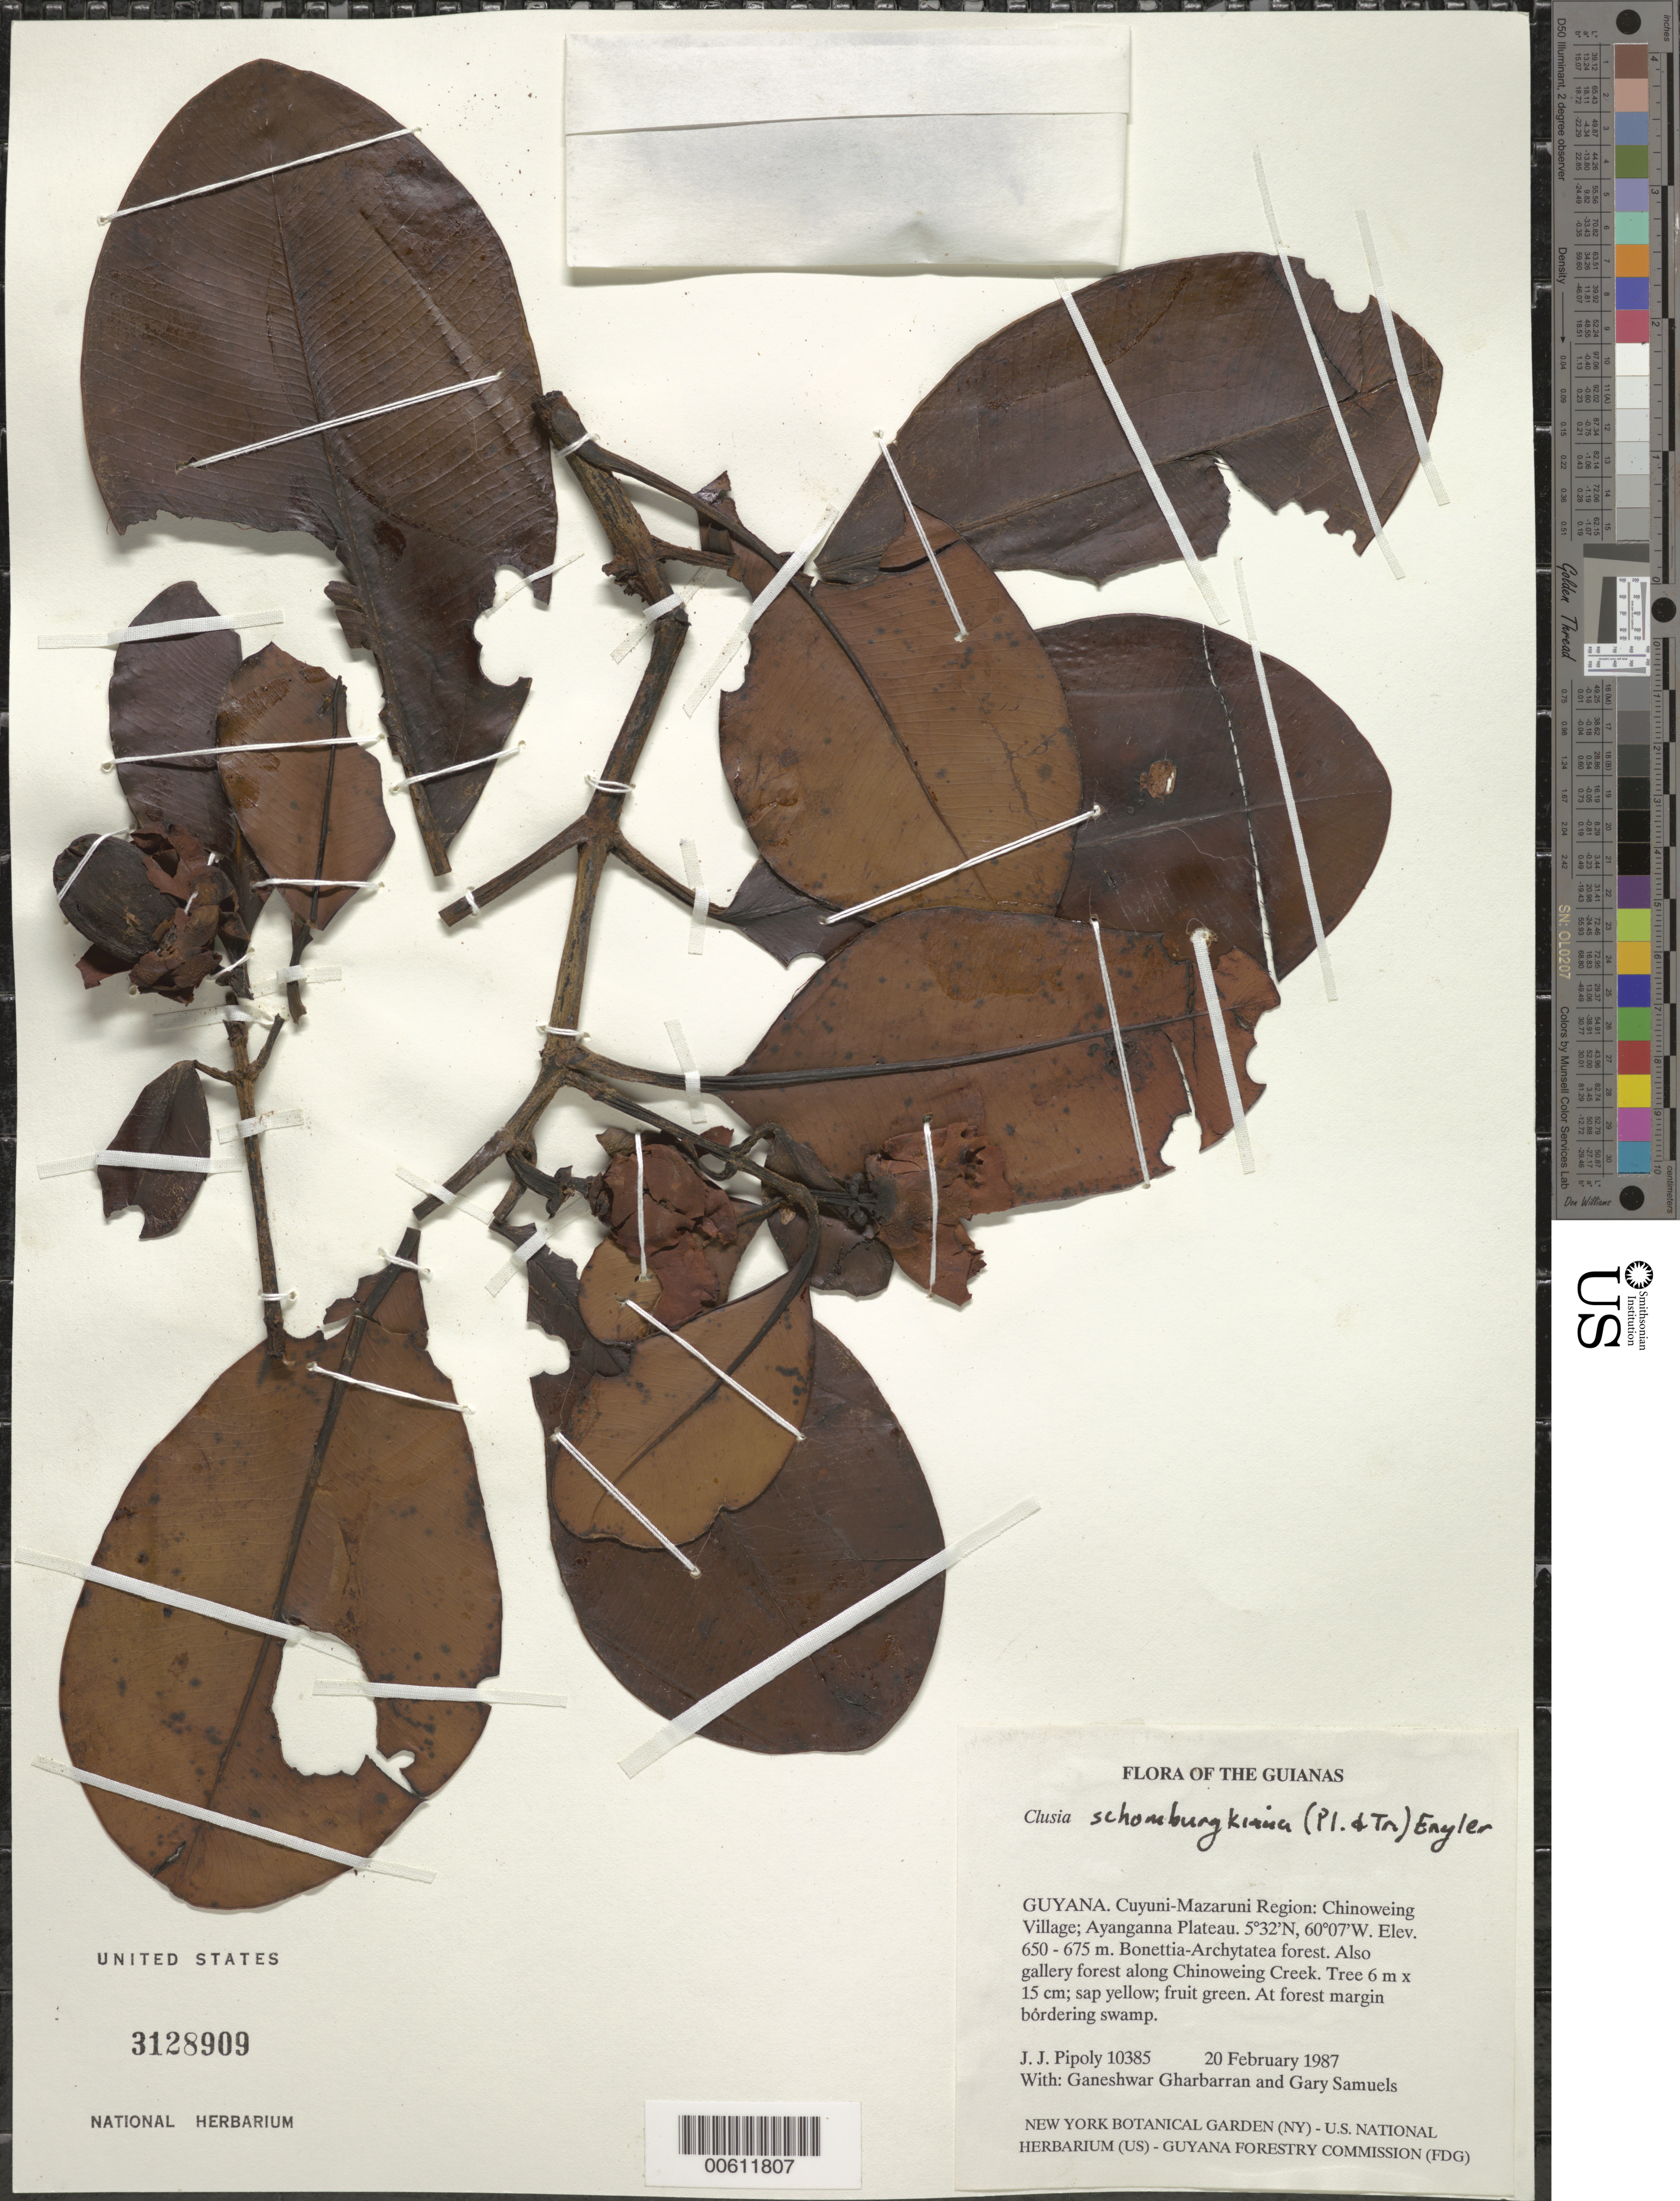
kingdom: Plantae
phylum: Tracheophyta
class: Magnoliopsida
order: Malpighiales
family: Clusiaceae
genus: Clusia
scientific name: Clusia schomburgkiana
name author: (Planch. & Triana) Benth. ex Engl.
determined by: Pipoly, J. J., III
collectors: J. J. Pipoly, G. Gharbarran & G. Samuels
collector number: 10385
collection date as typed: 20 February 1987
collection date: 1987-02-20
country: Guyana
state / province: Cuyuni-Mazaruni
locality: Chinoweing Village; Ayanganna Plateau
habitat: Bonnetia-Archytaea forest. Also gallery forest along Chinoweing Creek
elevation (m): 650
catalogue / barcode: US 3128909